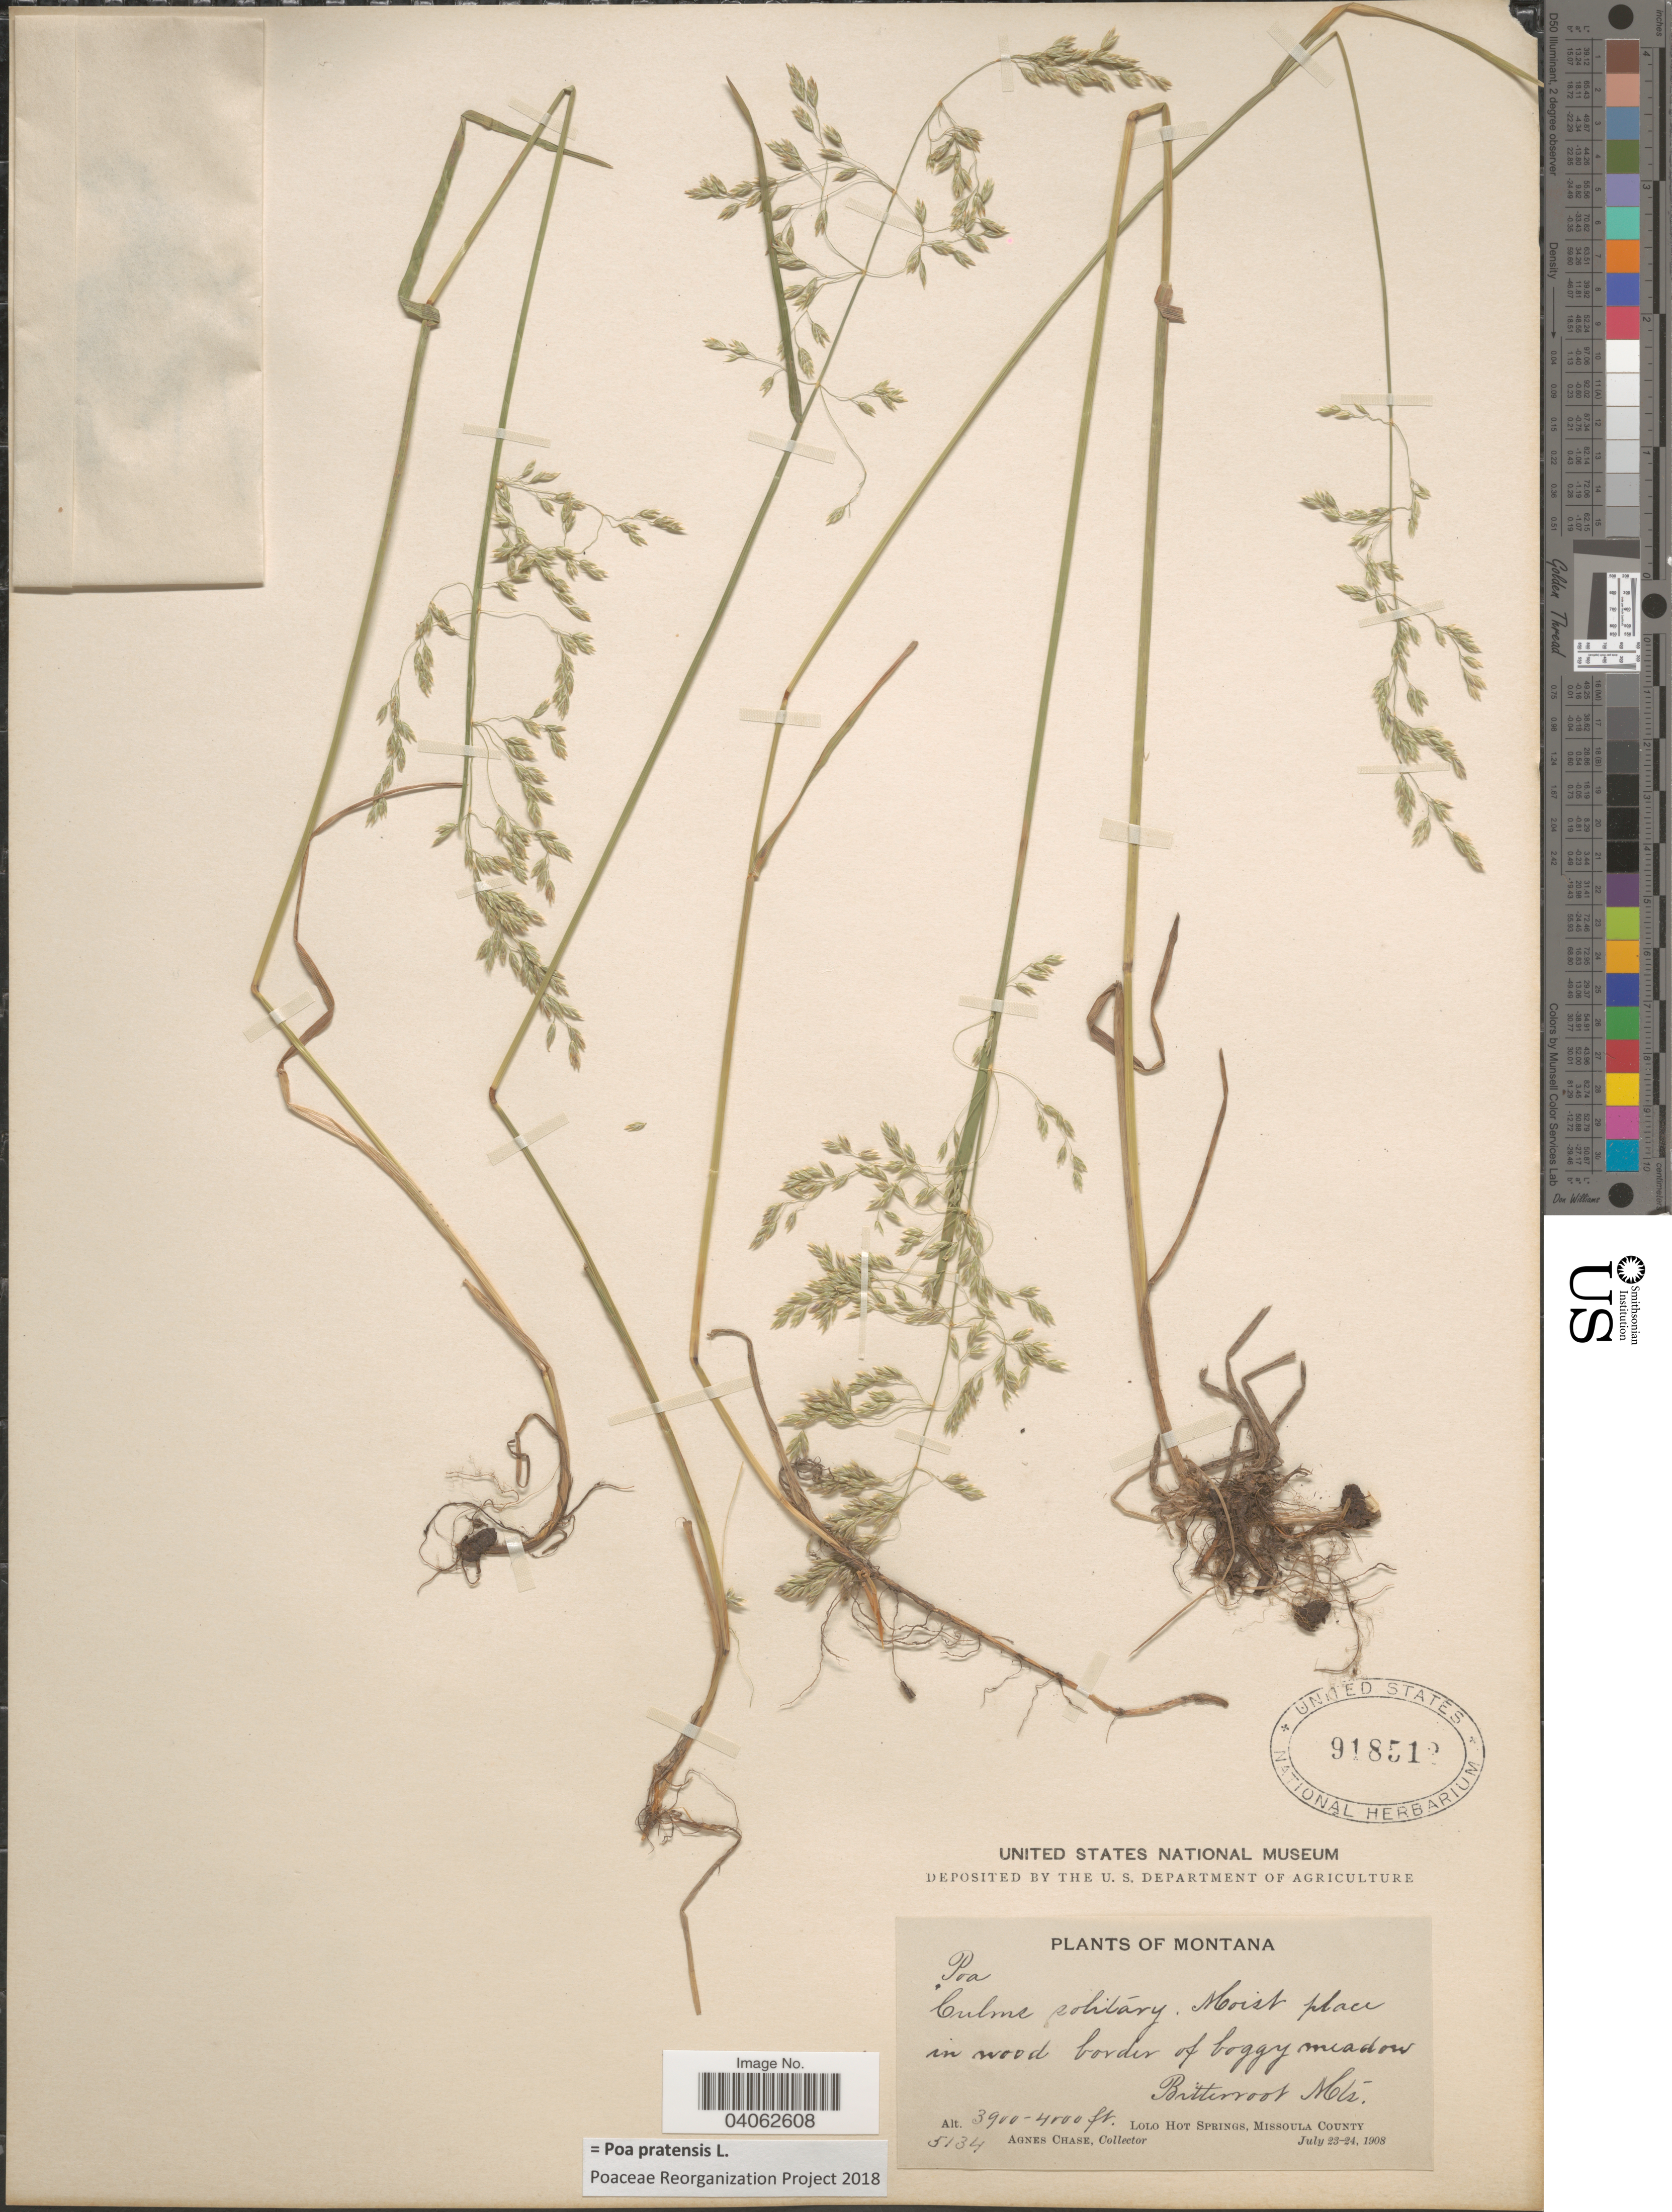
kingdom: Plantae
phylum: Tracheophyta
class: Liliopsida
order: Poales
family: Poaceae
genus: Poa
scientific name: Poa pratensis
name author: L.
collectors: A. Chase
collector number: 5134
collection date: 1908-07-23/1908-07-24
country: United States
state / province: Montana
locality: Moist place in wood border of boggy meadow. Bitterroot Mts. Lolo Hot Springs, Missoula County.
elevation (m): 1189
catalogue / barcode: US 918512